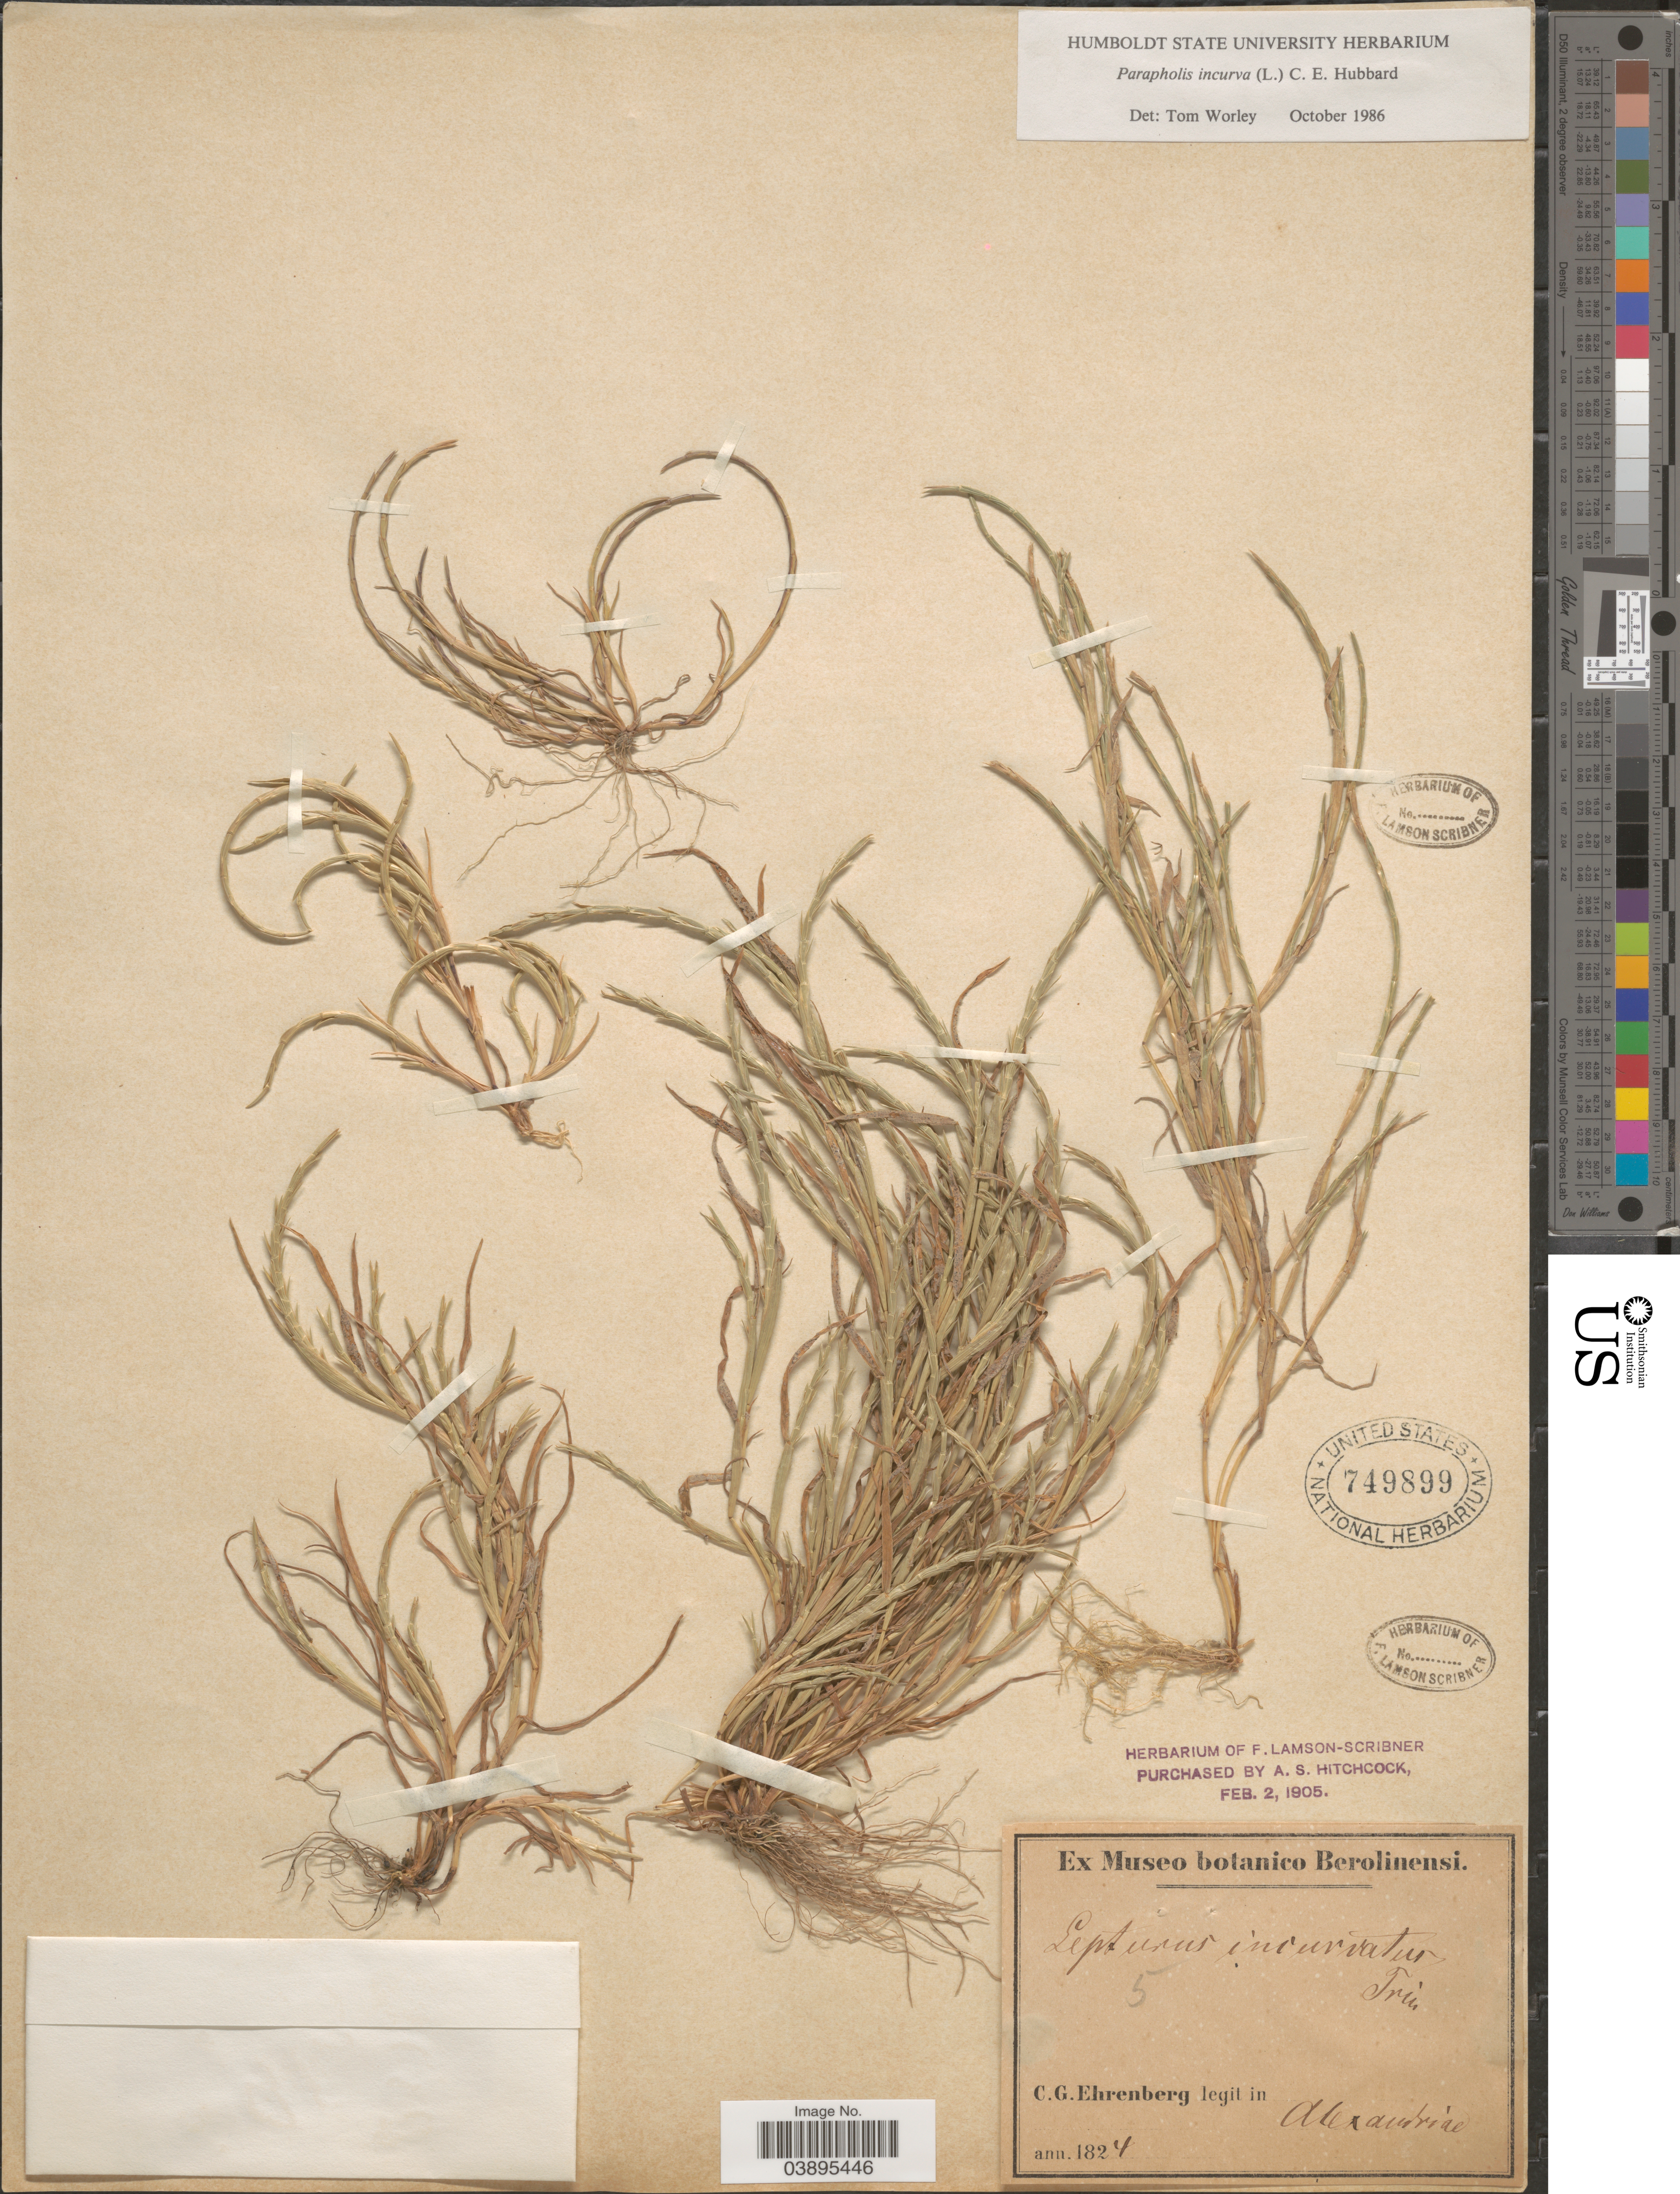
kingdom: Plantae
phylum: Tracheophyta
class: Liliopsida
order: Poales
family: Poaceae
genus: Parapholis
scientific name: Parapholis incurva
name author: (L.) C.E. Hubb.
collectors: C. Ehrenberg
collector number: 5?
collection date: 1824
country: Egypt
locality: Alexandria.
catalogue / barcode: US 749899